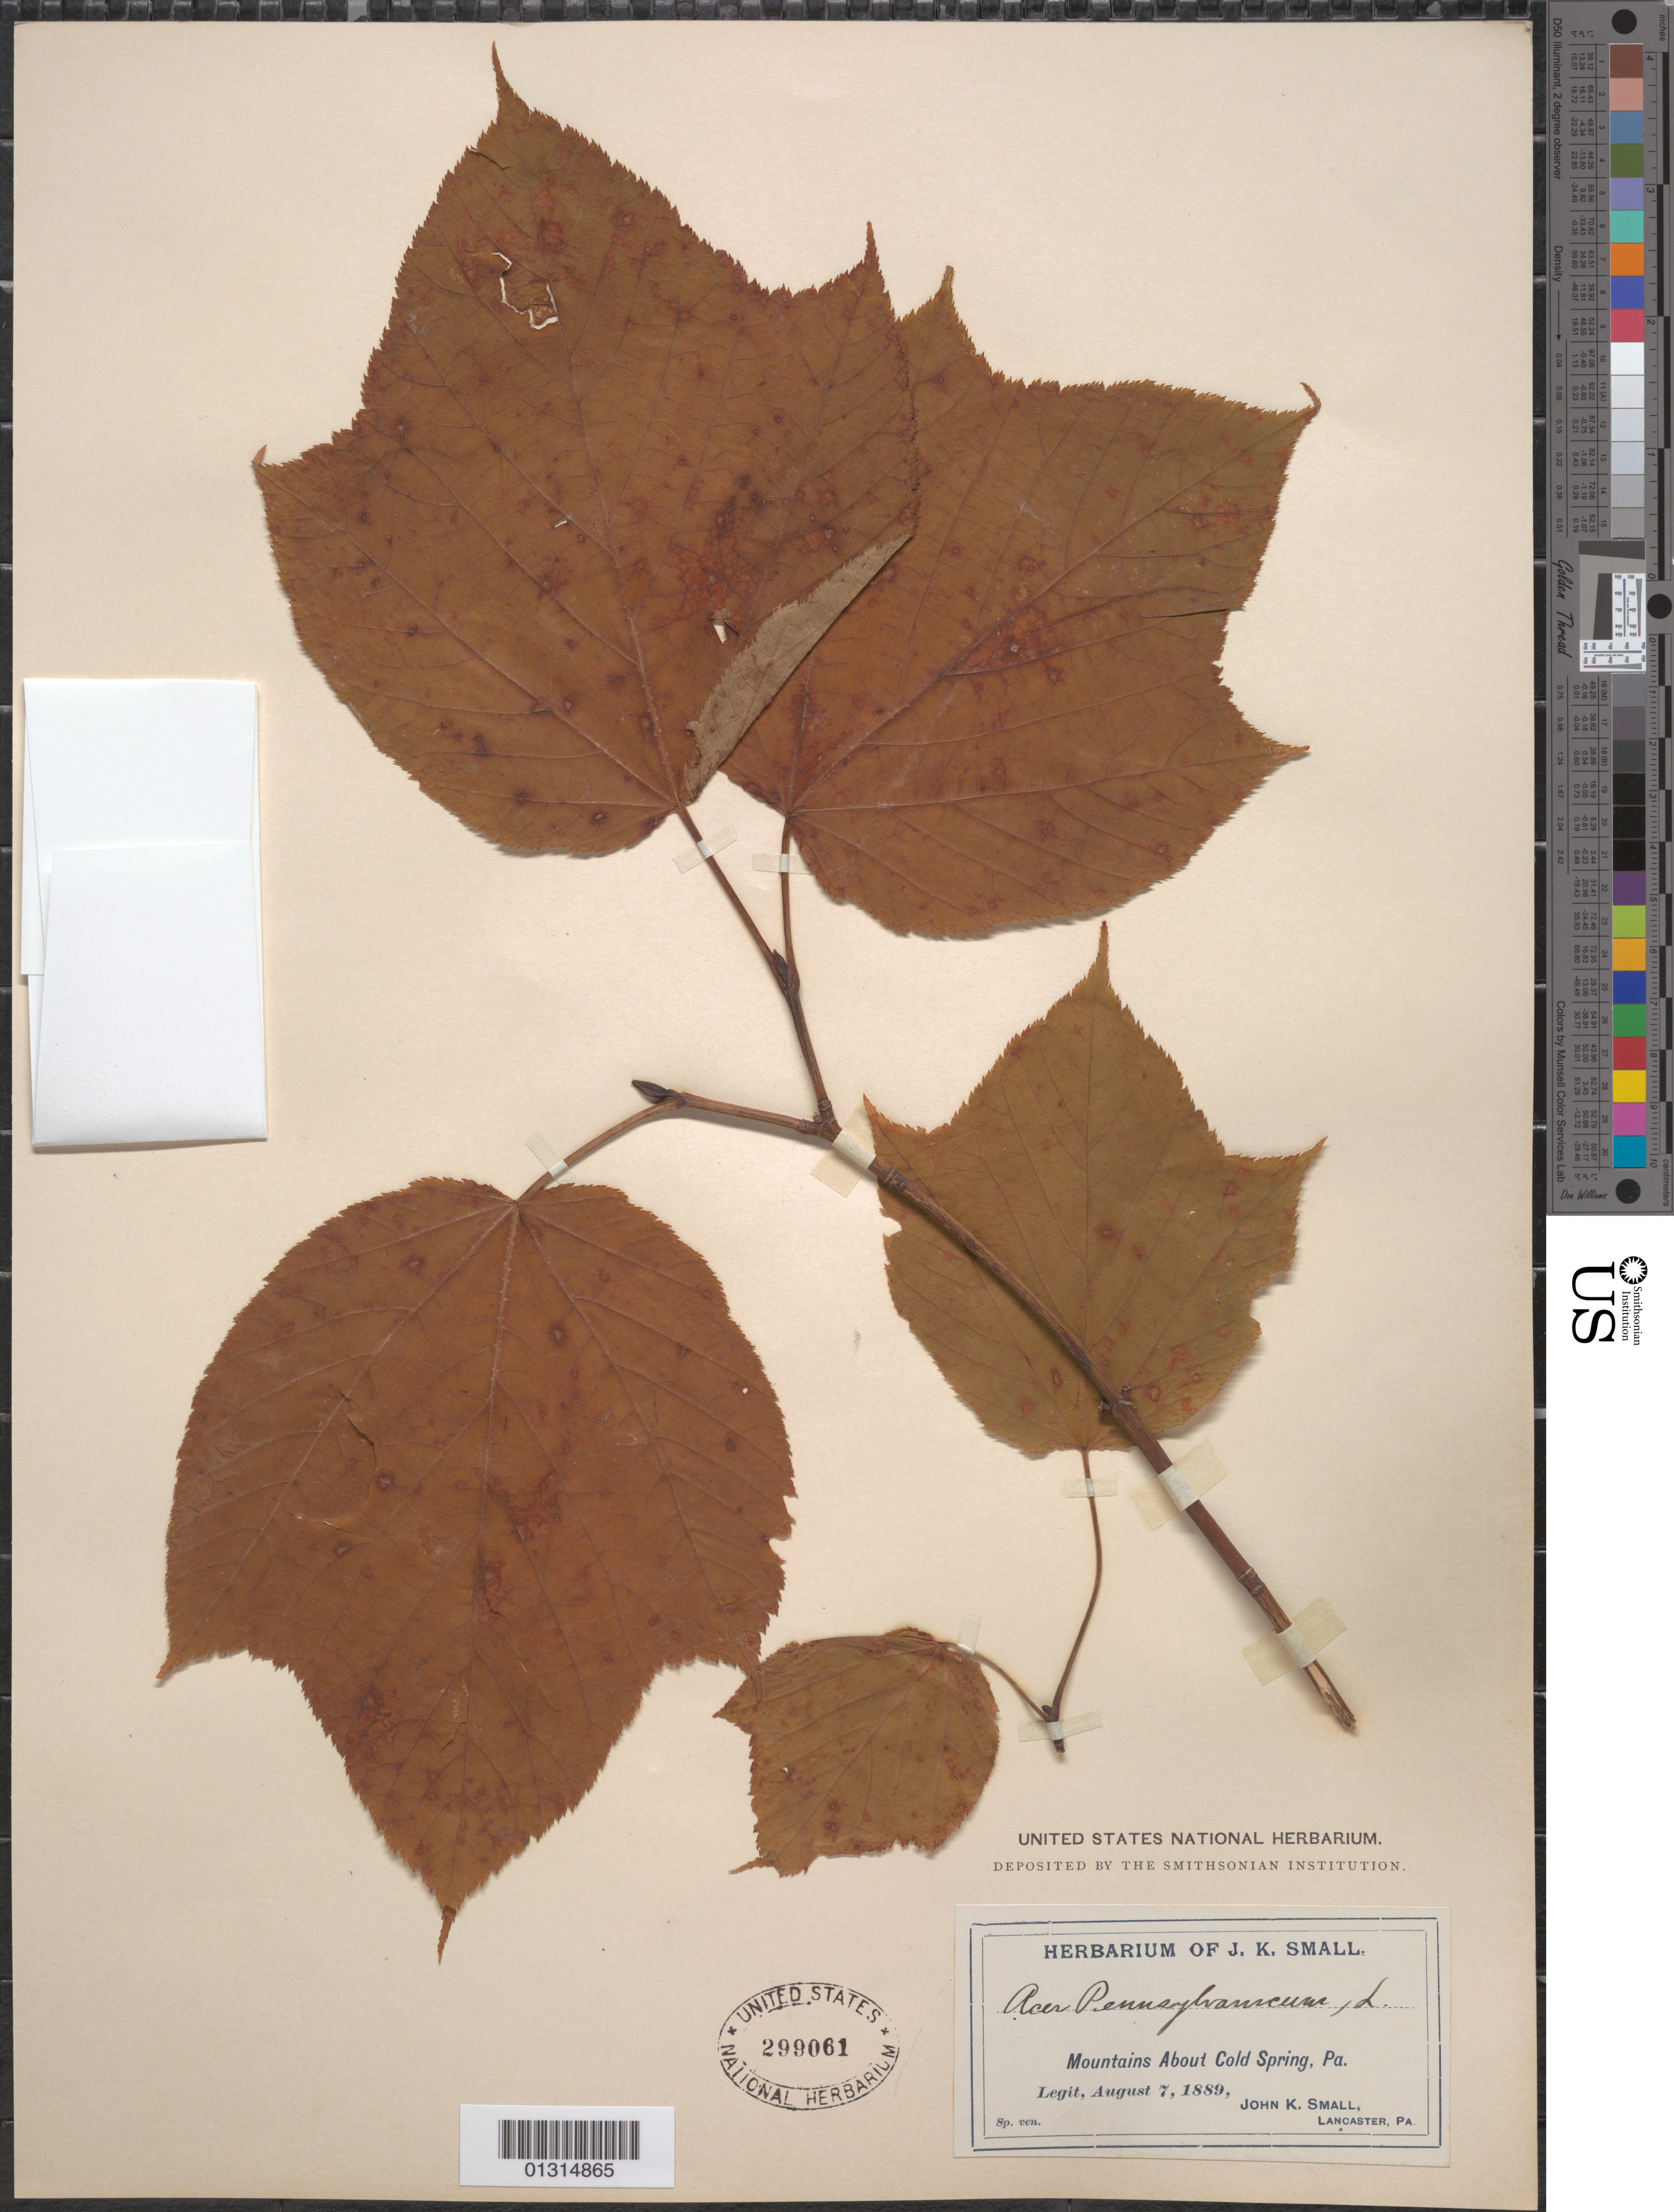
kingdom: Plantae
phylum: Tracheophyta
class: Magnoliopsida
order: Sapindales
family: Sapindaceae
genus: Acer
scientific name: Acer pensylvanicum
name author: L.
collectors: J. K. Small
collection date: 1889-08-07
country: United States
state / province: Pennsylvania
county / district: Lebanon County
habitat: Mountains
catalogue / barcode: US 299061